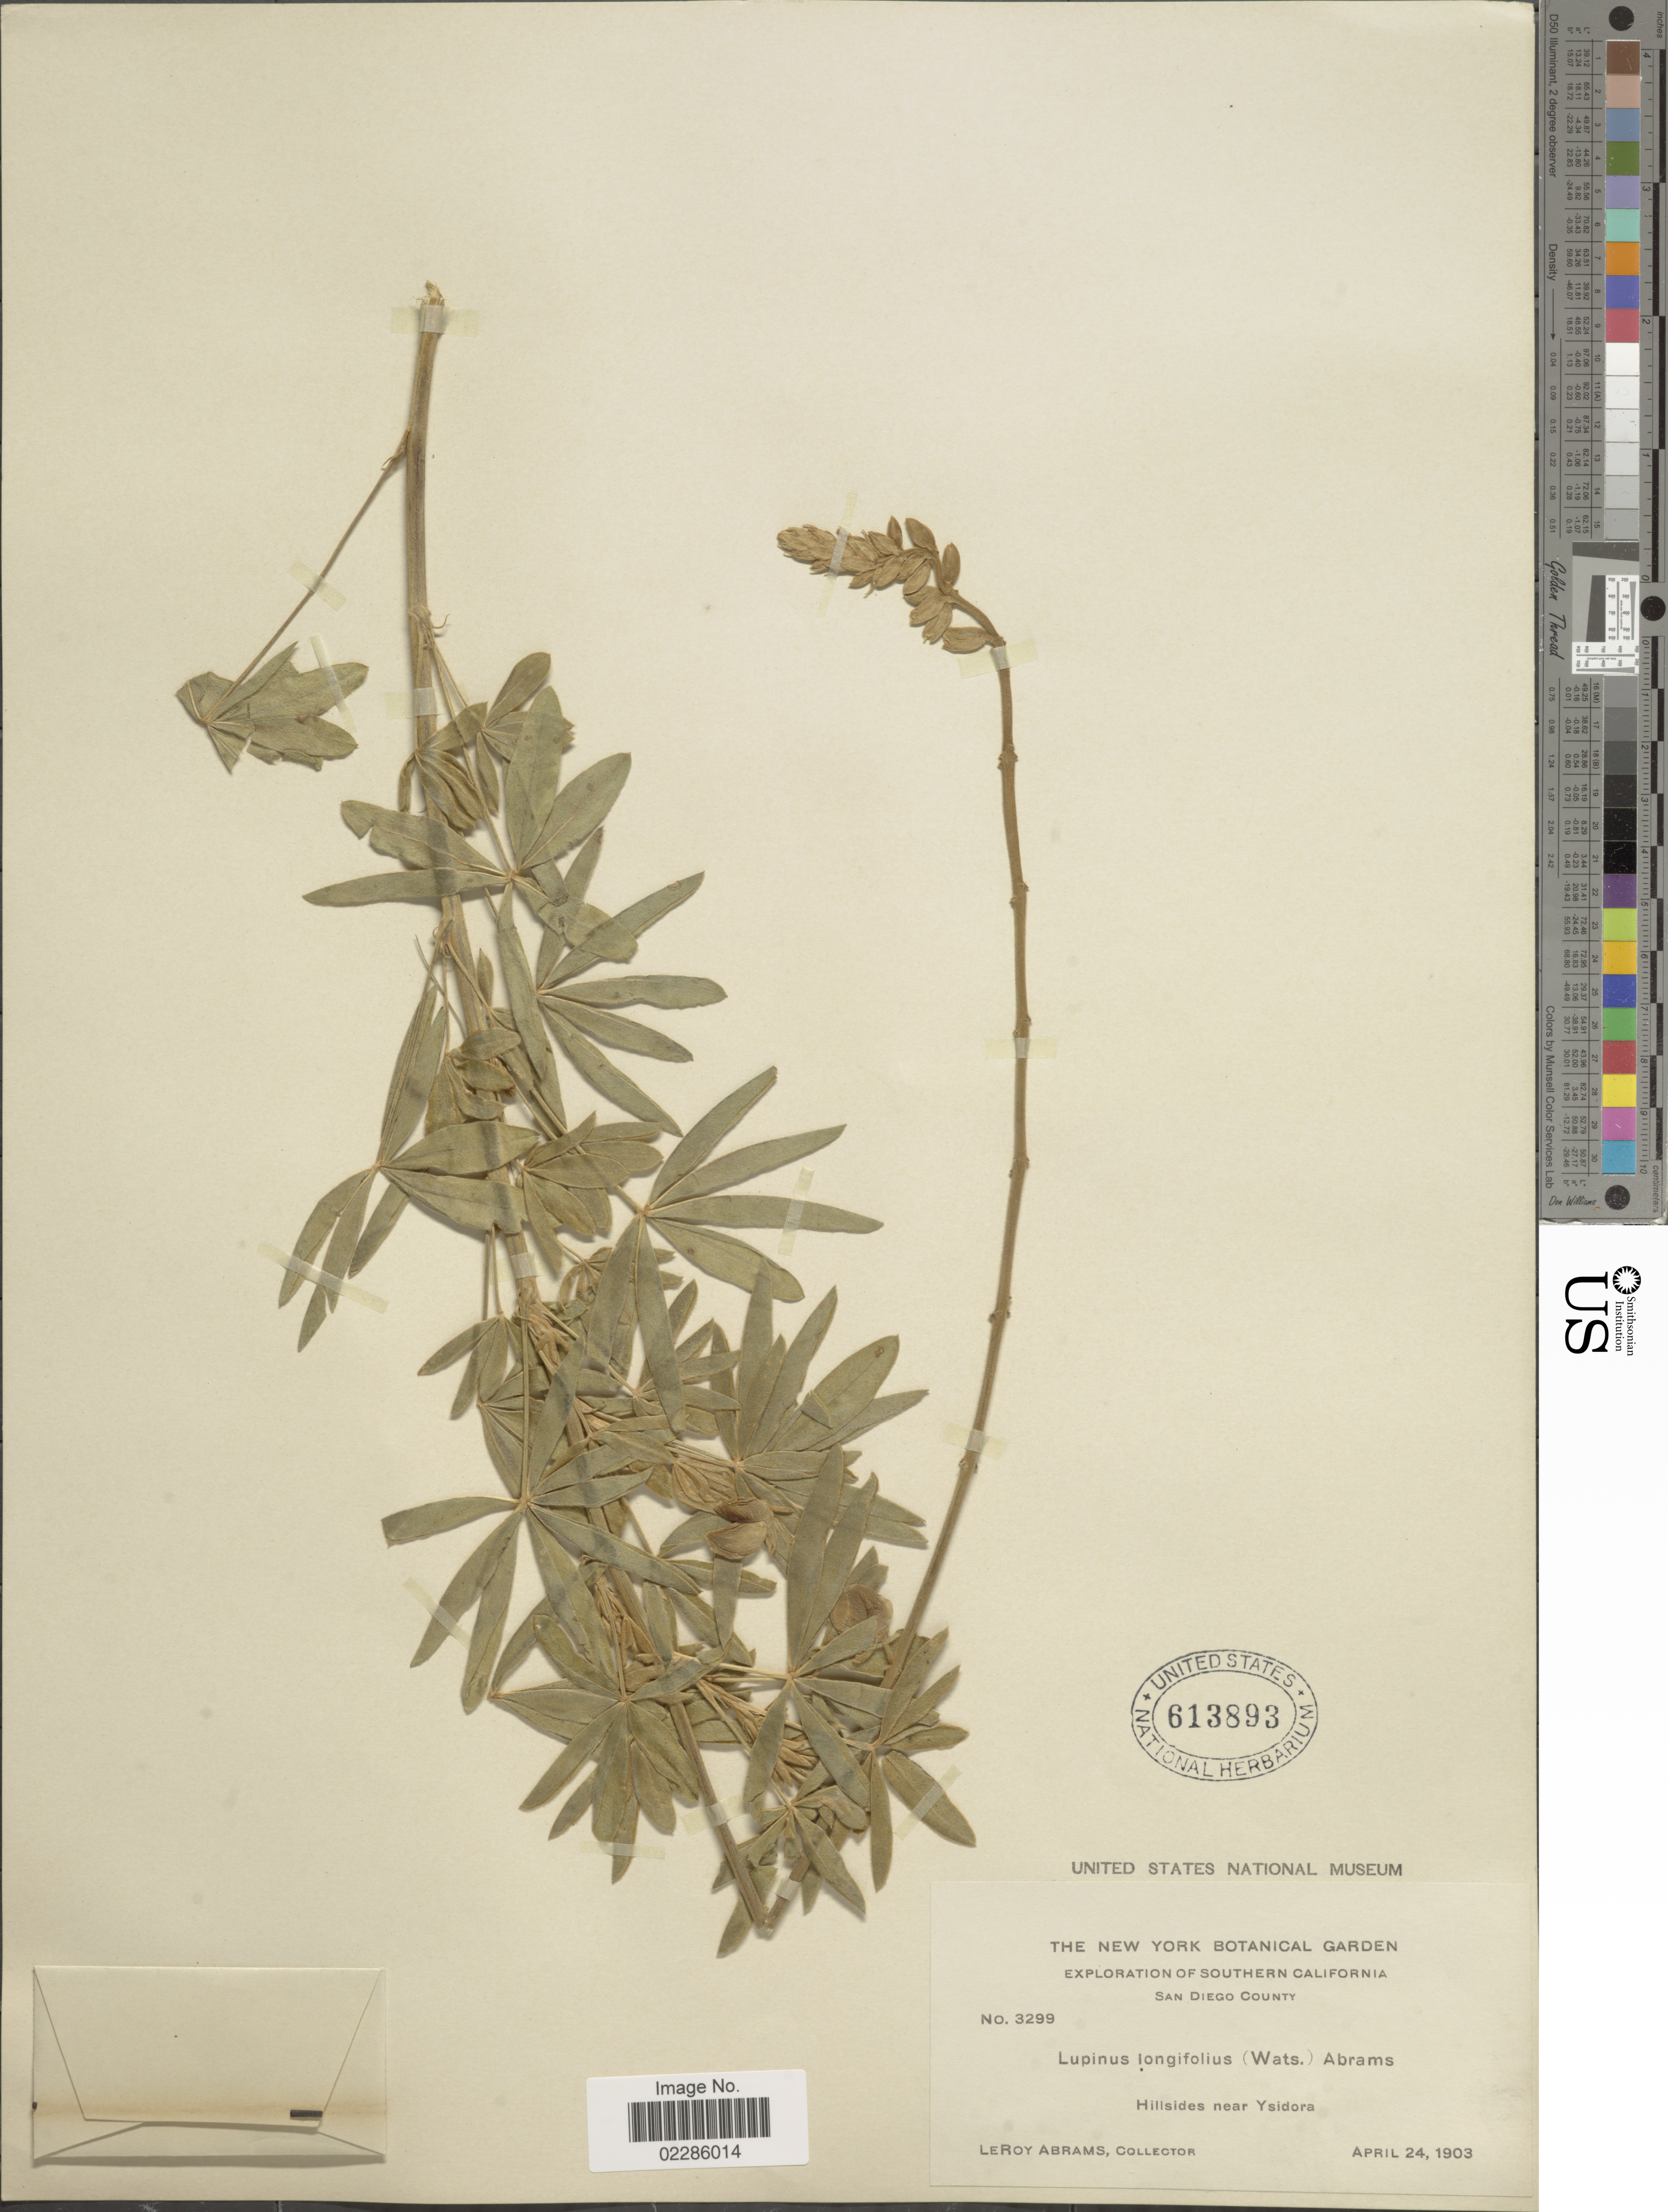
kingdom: Plantae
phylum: Tracheophyta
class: Magnoliopsida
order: Fabales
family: Fabaceae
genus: Lupinus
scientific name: Lupinus longifolius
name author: (S. Watson) Abrams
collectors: L. Abrams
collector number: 3299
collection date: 1903-04-24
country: United States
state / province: California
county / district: San Diego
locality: Southern California, San Diego County, Hillsides near Ysidora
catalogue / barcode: US 613893